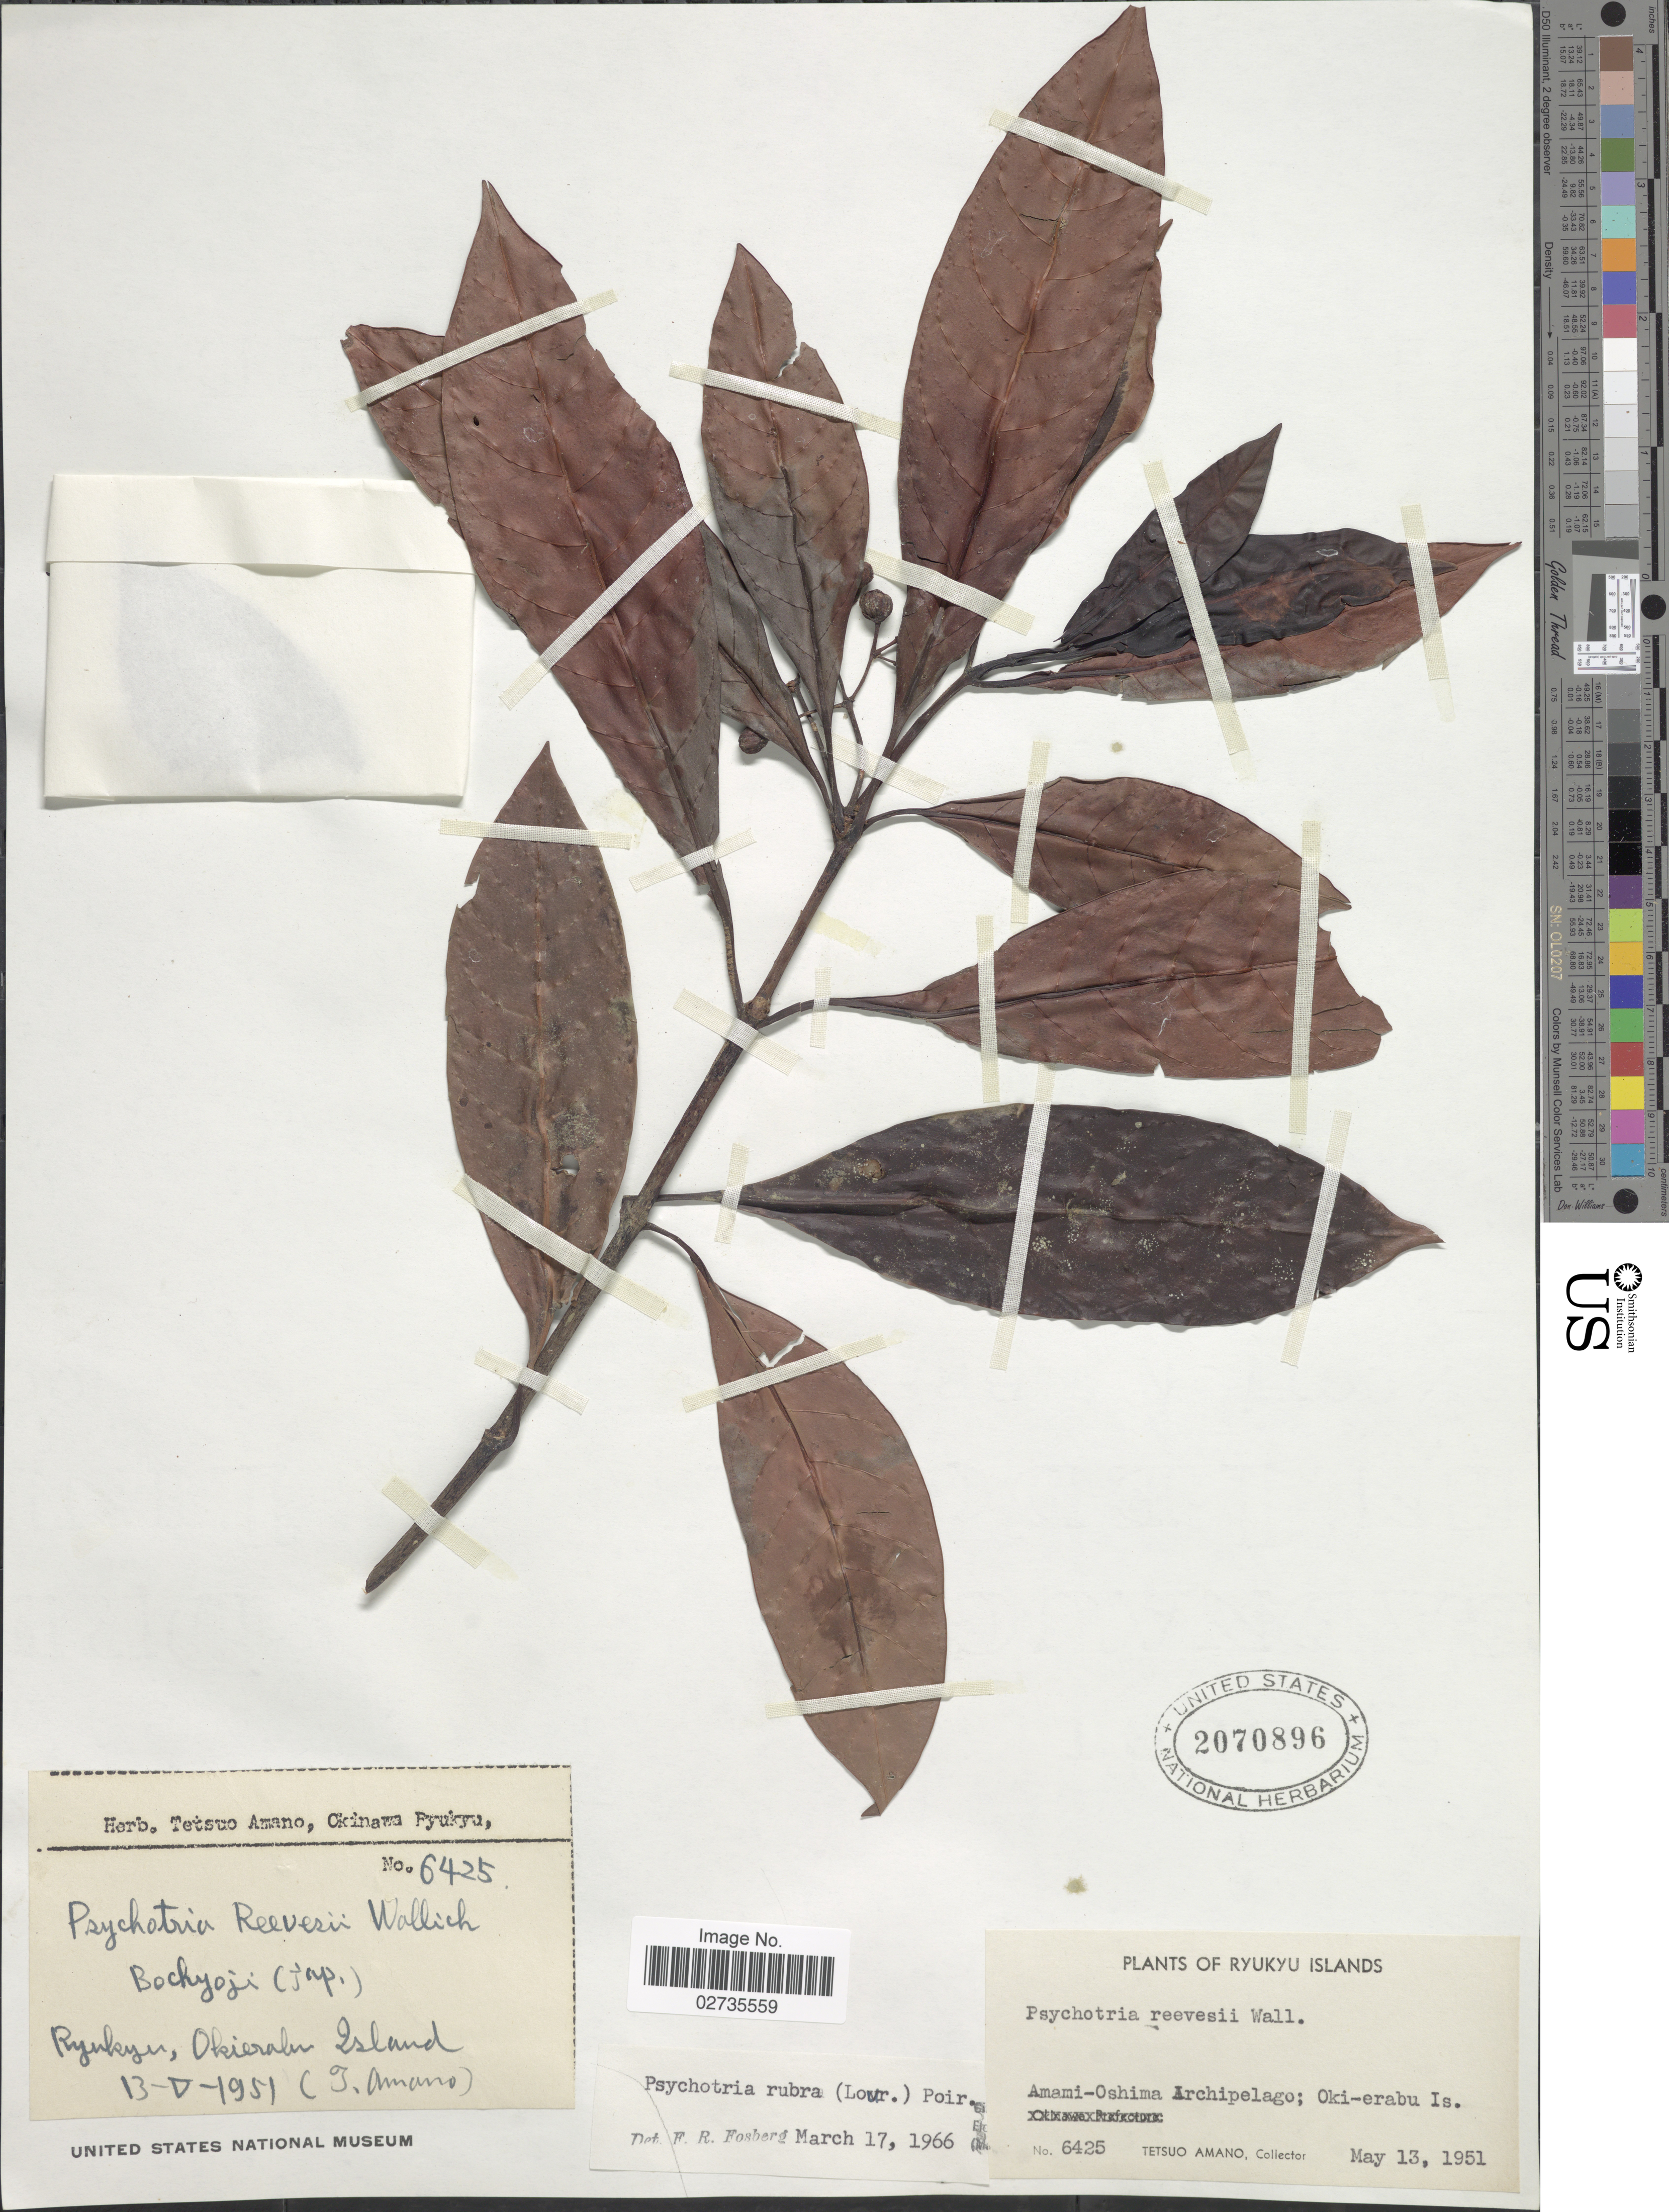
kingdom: Plantae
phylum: Tracheophyta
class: Magnoliopsida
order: Gentianales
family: Rubiaceae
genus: Psychotria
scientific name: Psychotria rubra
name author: (Lour.) Poir.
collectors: T. Amano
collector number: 6425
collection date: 1951-05-13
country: Japan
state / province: Okinawa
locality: Ryukyu Islands. Amami-Oshima Archipelago; Oki-erabu Is.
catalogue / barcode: US 2070896